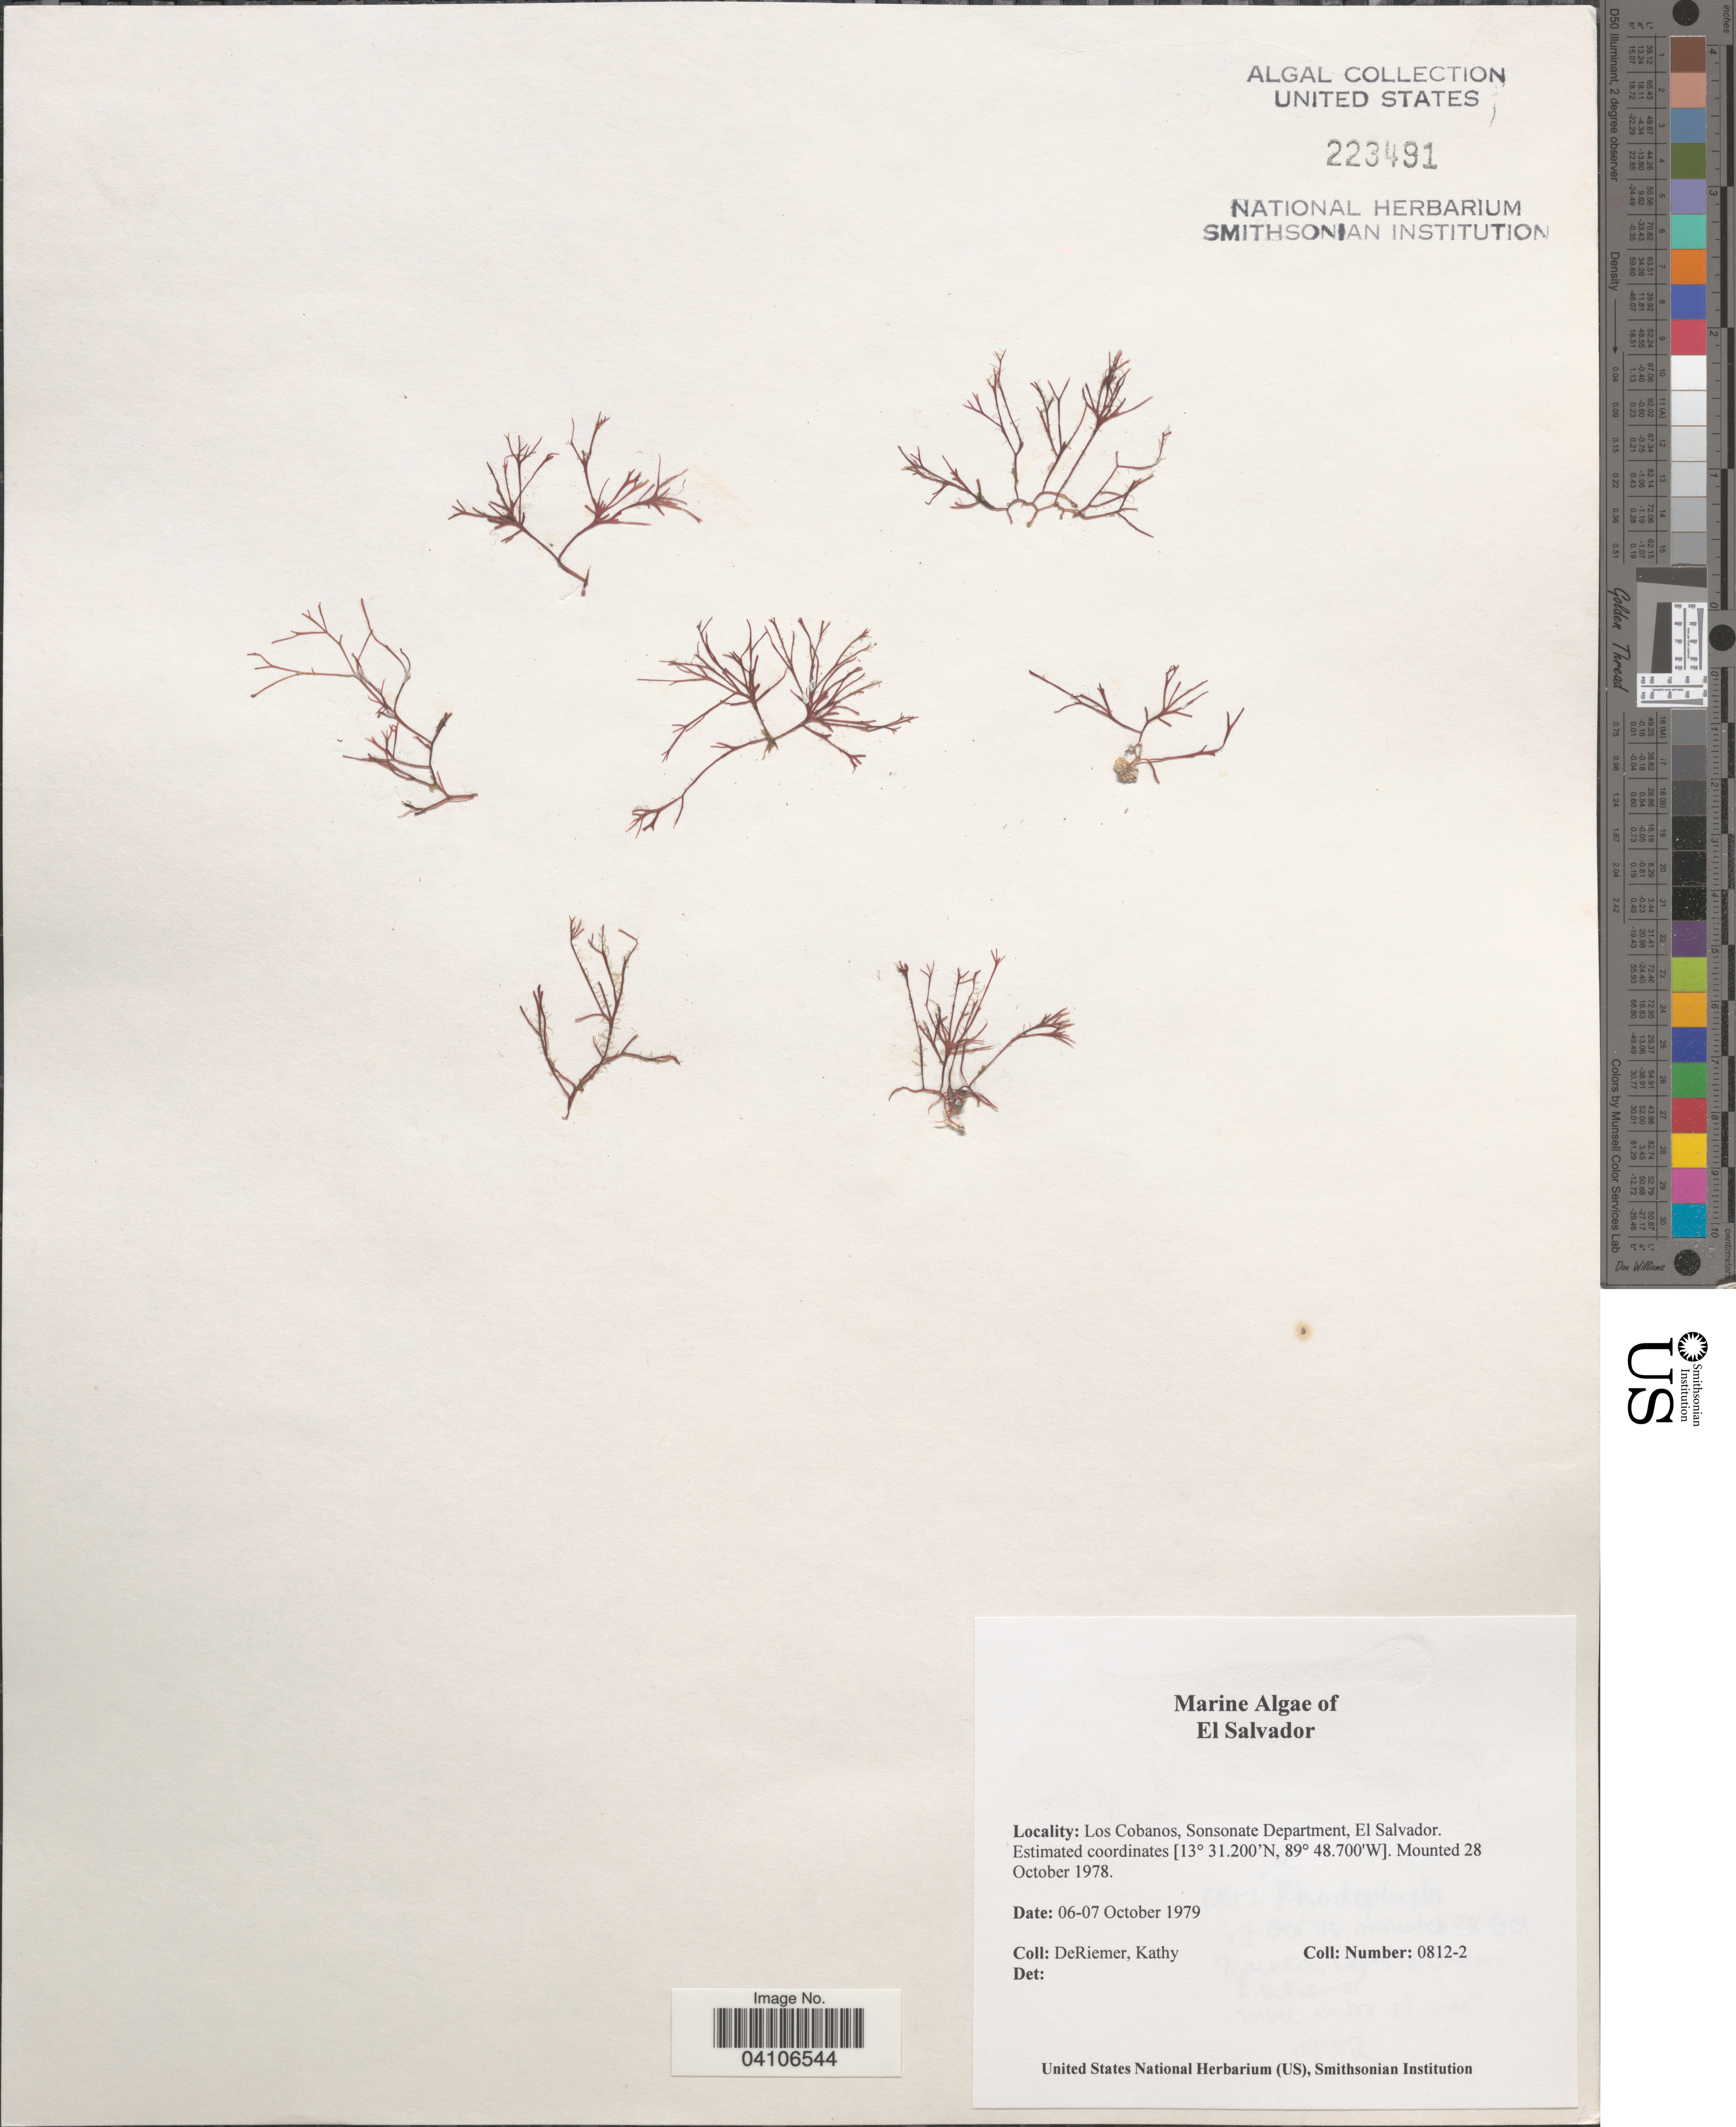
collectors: K. DeRiemer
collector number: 0812-2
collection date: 1979-10-06/1979-10-07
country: El Salvador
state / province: Sonsonate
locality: Los Cobanos, Sonsonate Department.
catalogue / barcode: US 223491